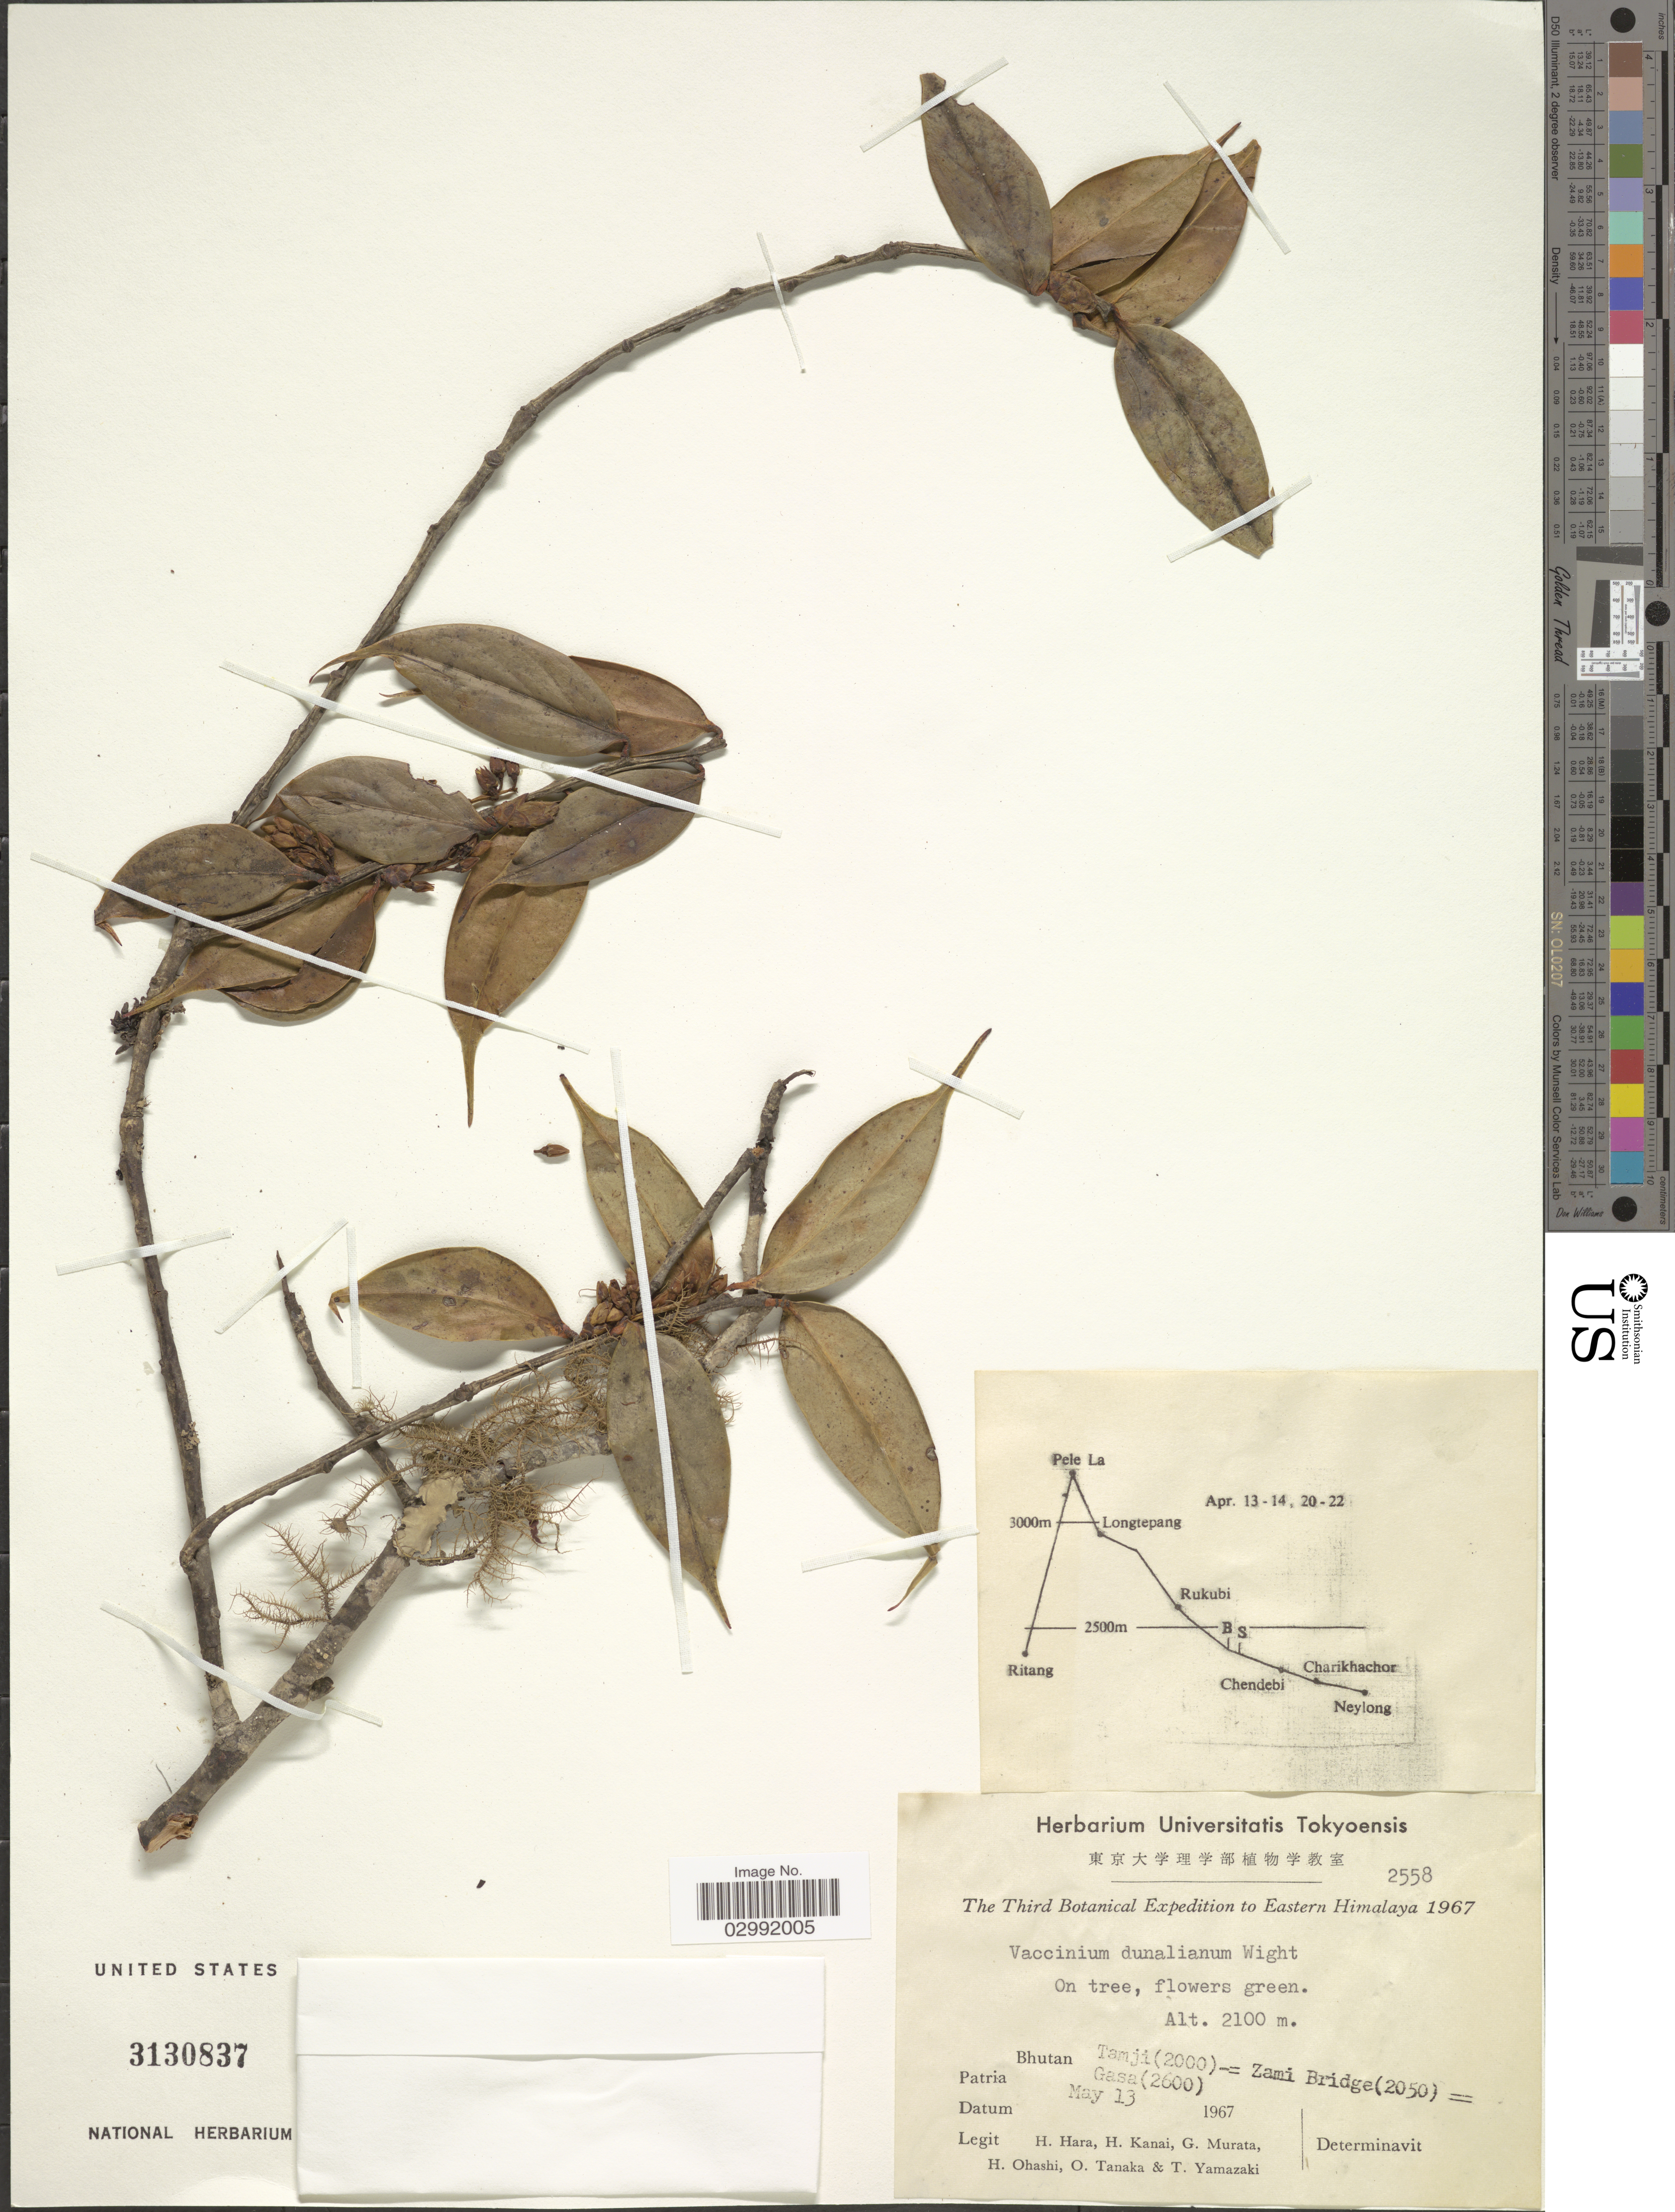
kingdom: Plantae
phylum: Tracheophyta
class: Magnoliopsida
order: Ericales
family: Ericaceae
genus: Vaccinium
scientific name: Vaccinium dunalianum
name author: Wight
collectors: H. Hara, H. Kanai, G. Murata, H. Ohashi & et al.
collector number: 2558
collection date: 1967-05-13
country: Bhutan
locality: Eastern Himalaya. Tamji, Zami Bridge, Gasa.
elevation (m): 2100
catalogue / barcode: US 3130837